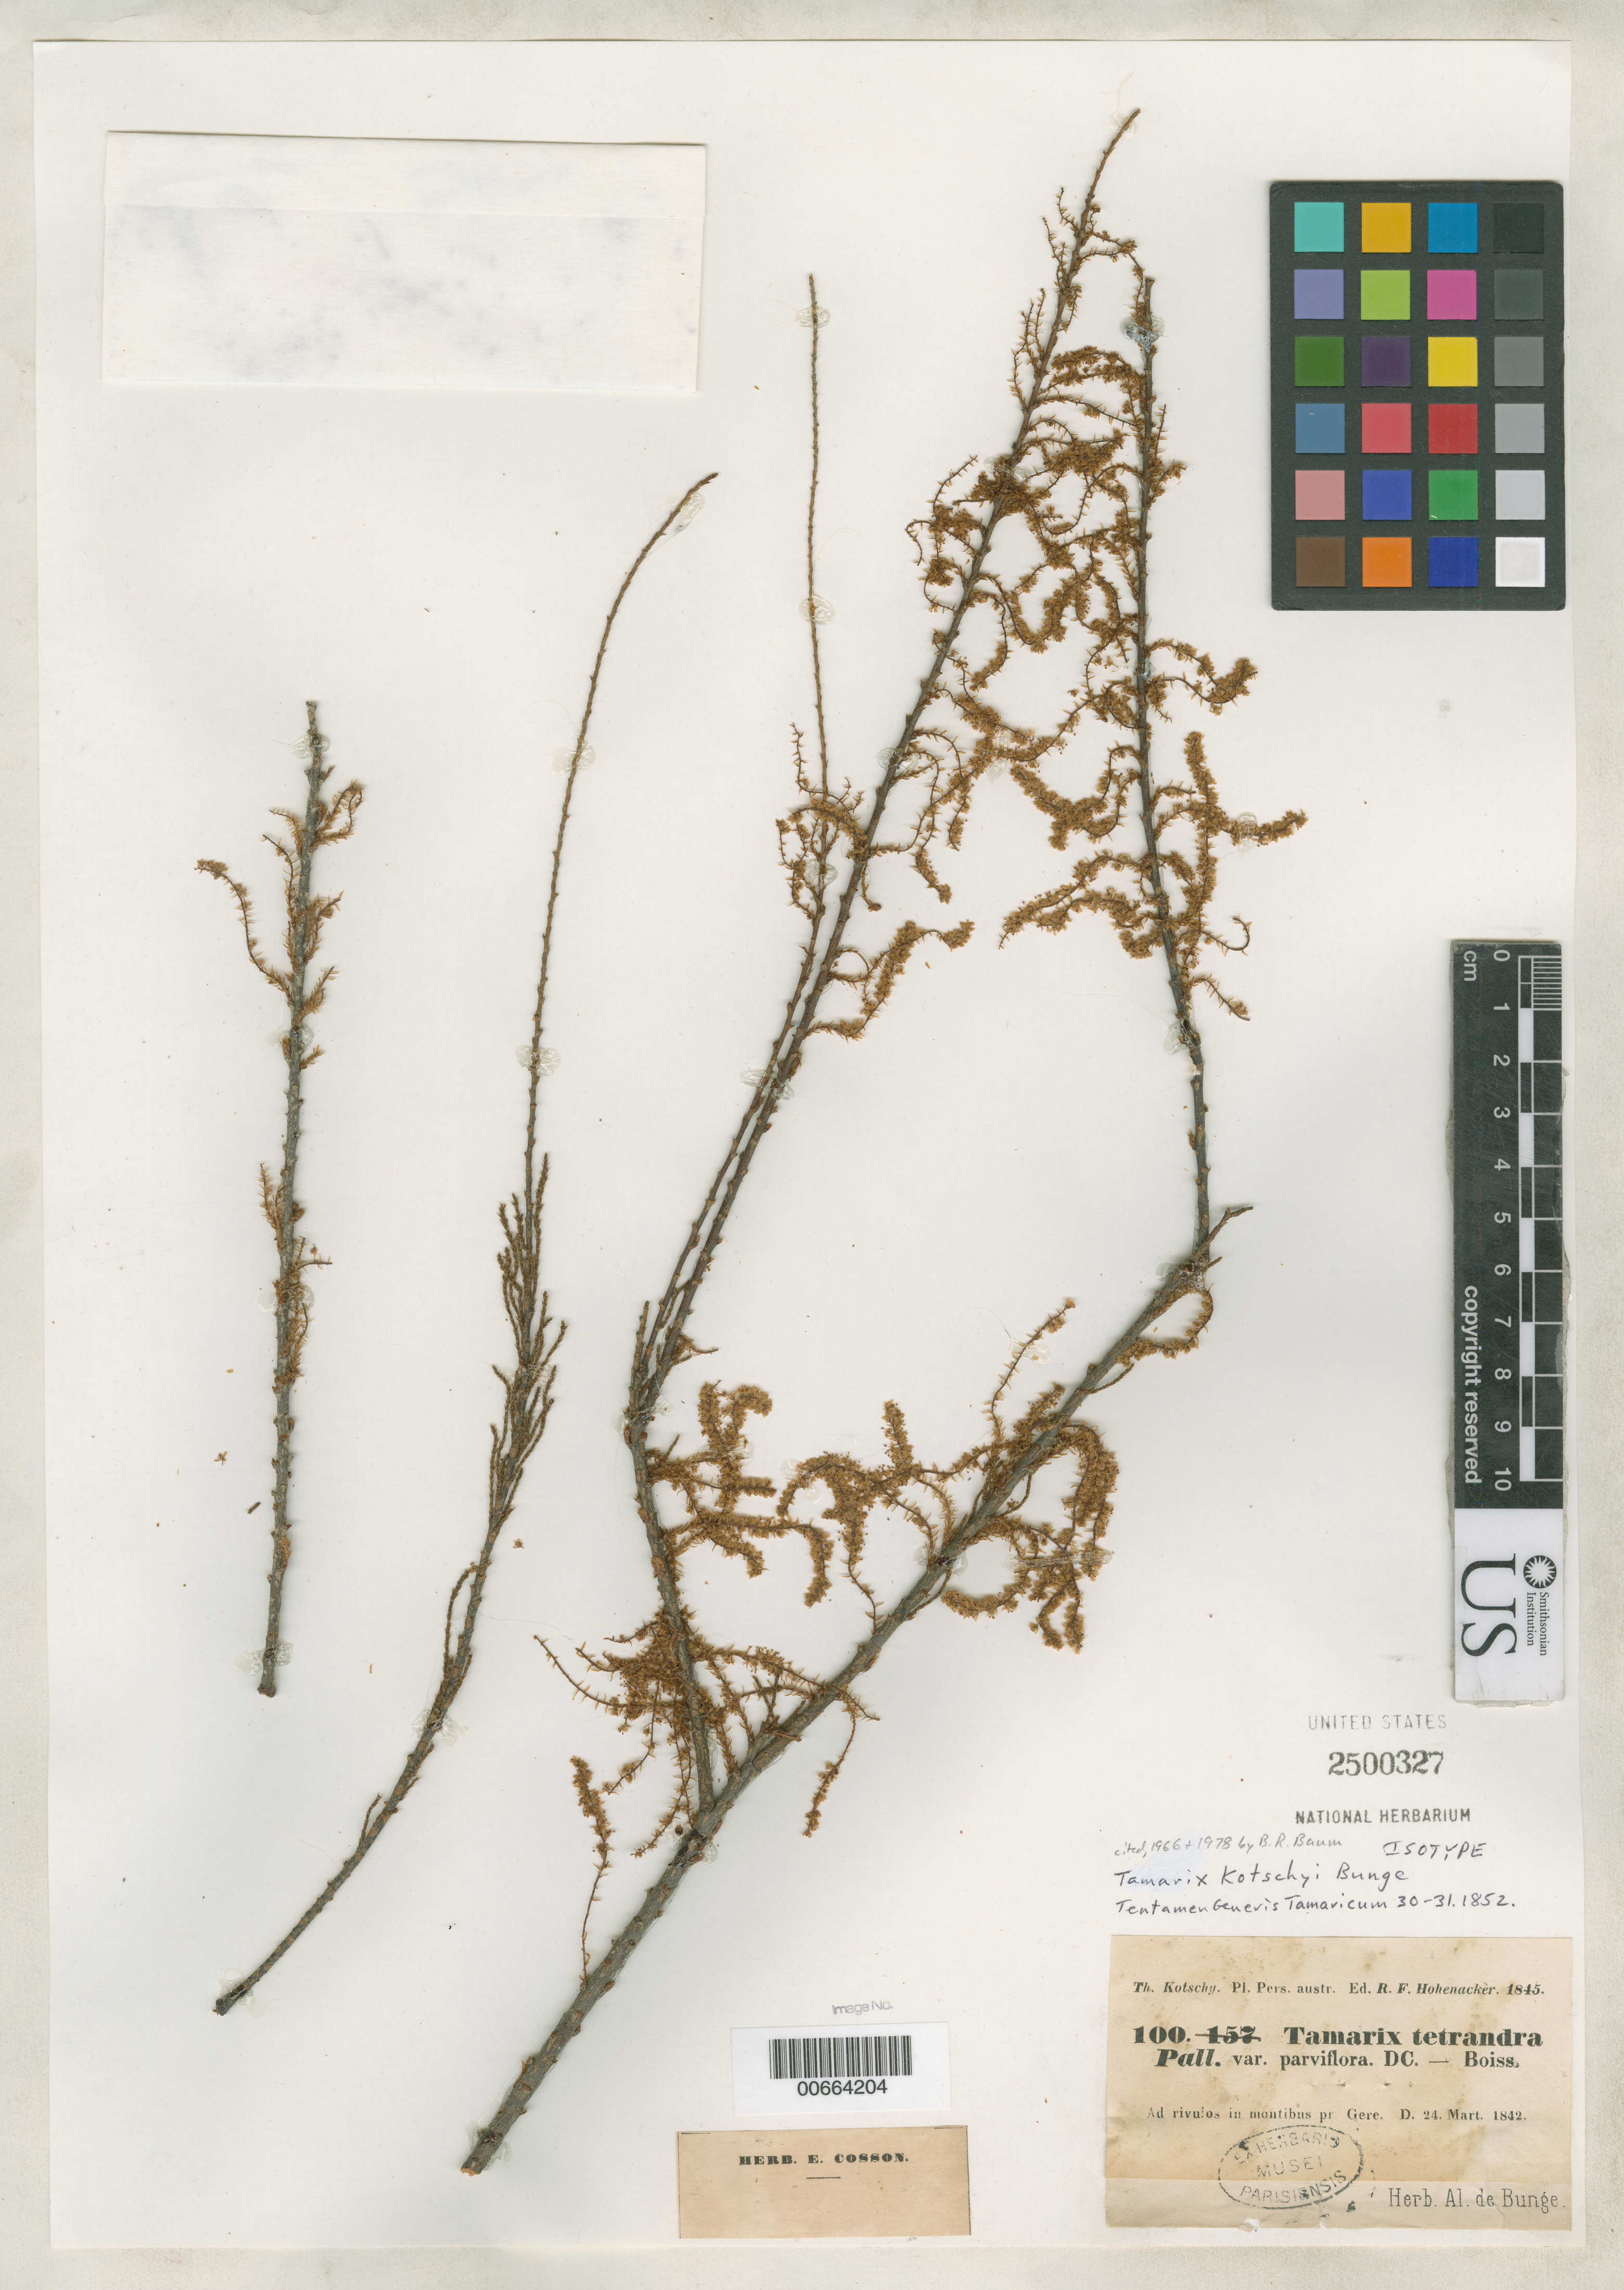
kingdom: Plantae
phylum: Tracheophyta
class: Magnoliopsida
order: Caryophyllales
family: Tamaricaceae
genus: Tamarix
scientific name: Tamarix kotschyi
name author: Bunge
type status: Isotype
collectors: K. G. Kotschy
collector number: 100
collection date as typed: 24 Mar 1842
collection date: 1842-03-24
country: Iran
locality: Ad rivulos in montibus pr. Gere.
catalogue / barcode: US 2500327